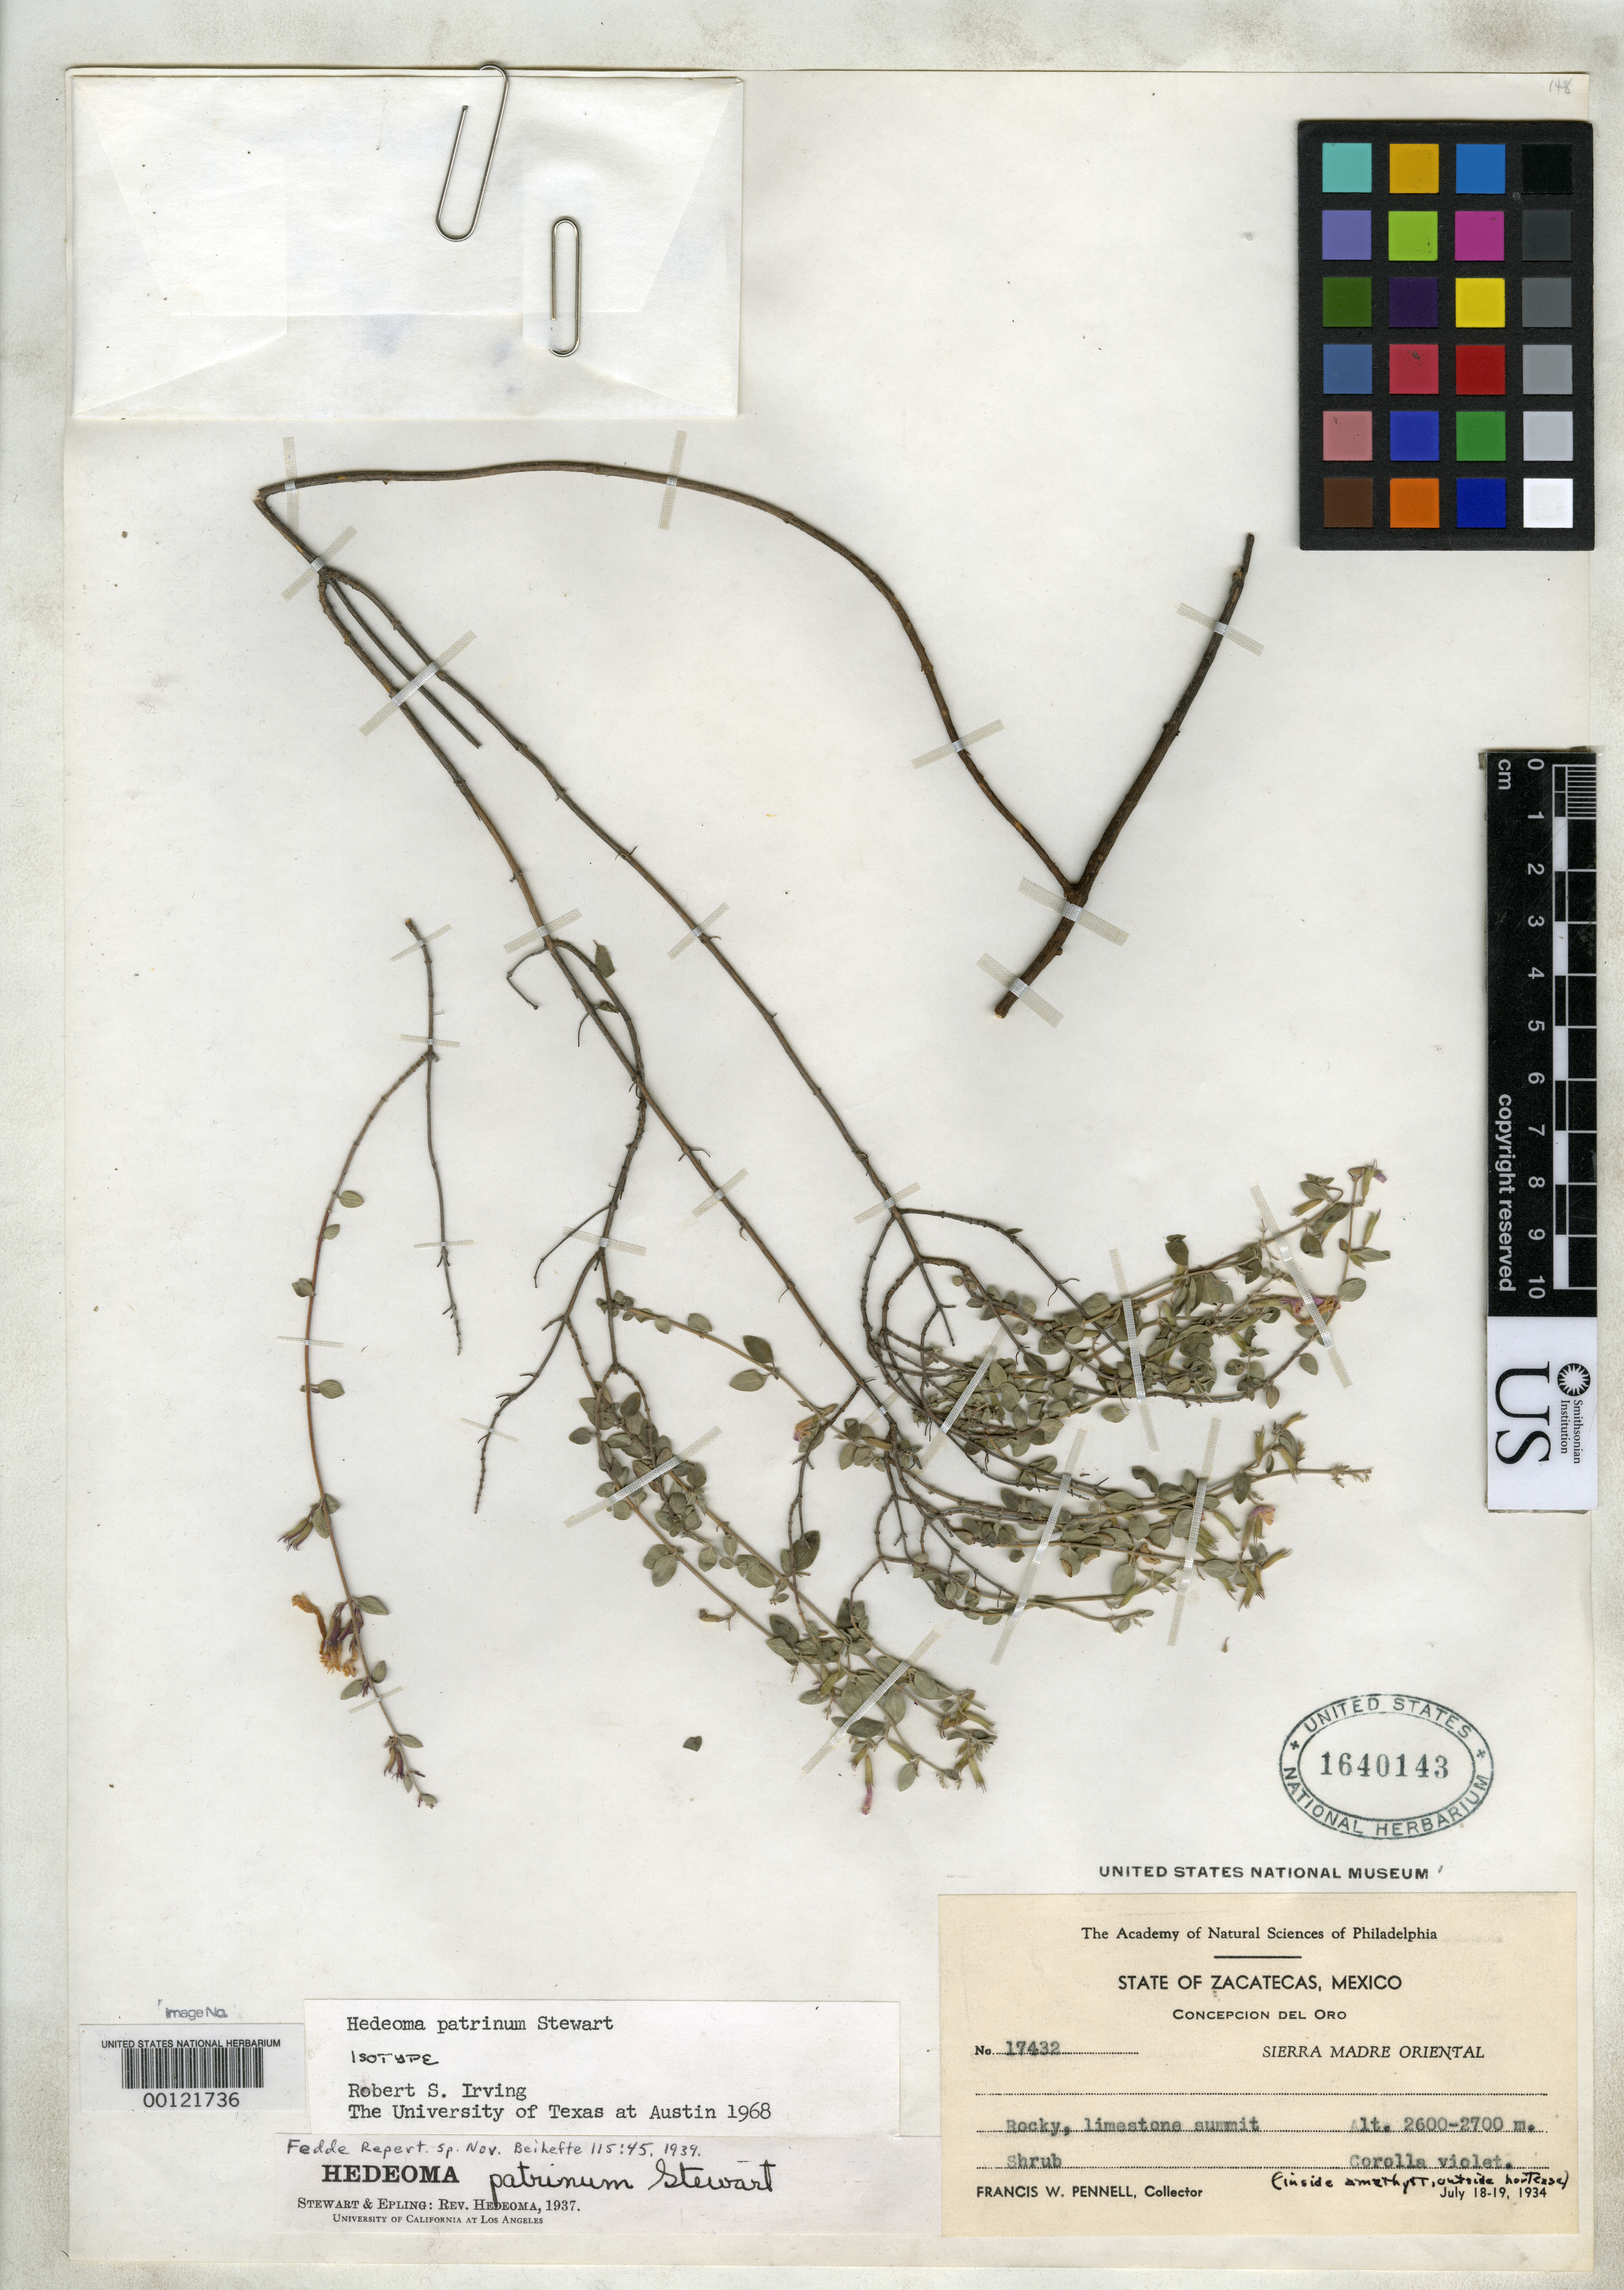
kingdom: Plantae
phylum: Tracheophyta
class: Magnoliopsida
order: Lamiales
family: Lamiaceae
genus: Hedeoma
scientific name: Hedeoma patrinum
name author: W.S. Stewart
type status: Isotype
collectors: F. W. Pennell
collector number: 17432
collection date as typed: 18 Jul 1934 to 19 Jul 1934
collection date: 1934-07-18/1934-07-19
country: Mexico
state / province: Zacatecas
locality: Concepcion del Oro.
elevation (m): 2600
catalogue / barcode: US 1640143